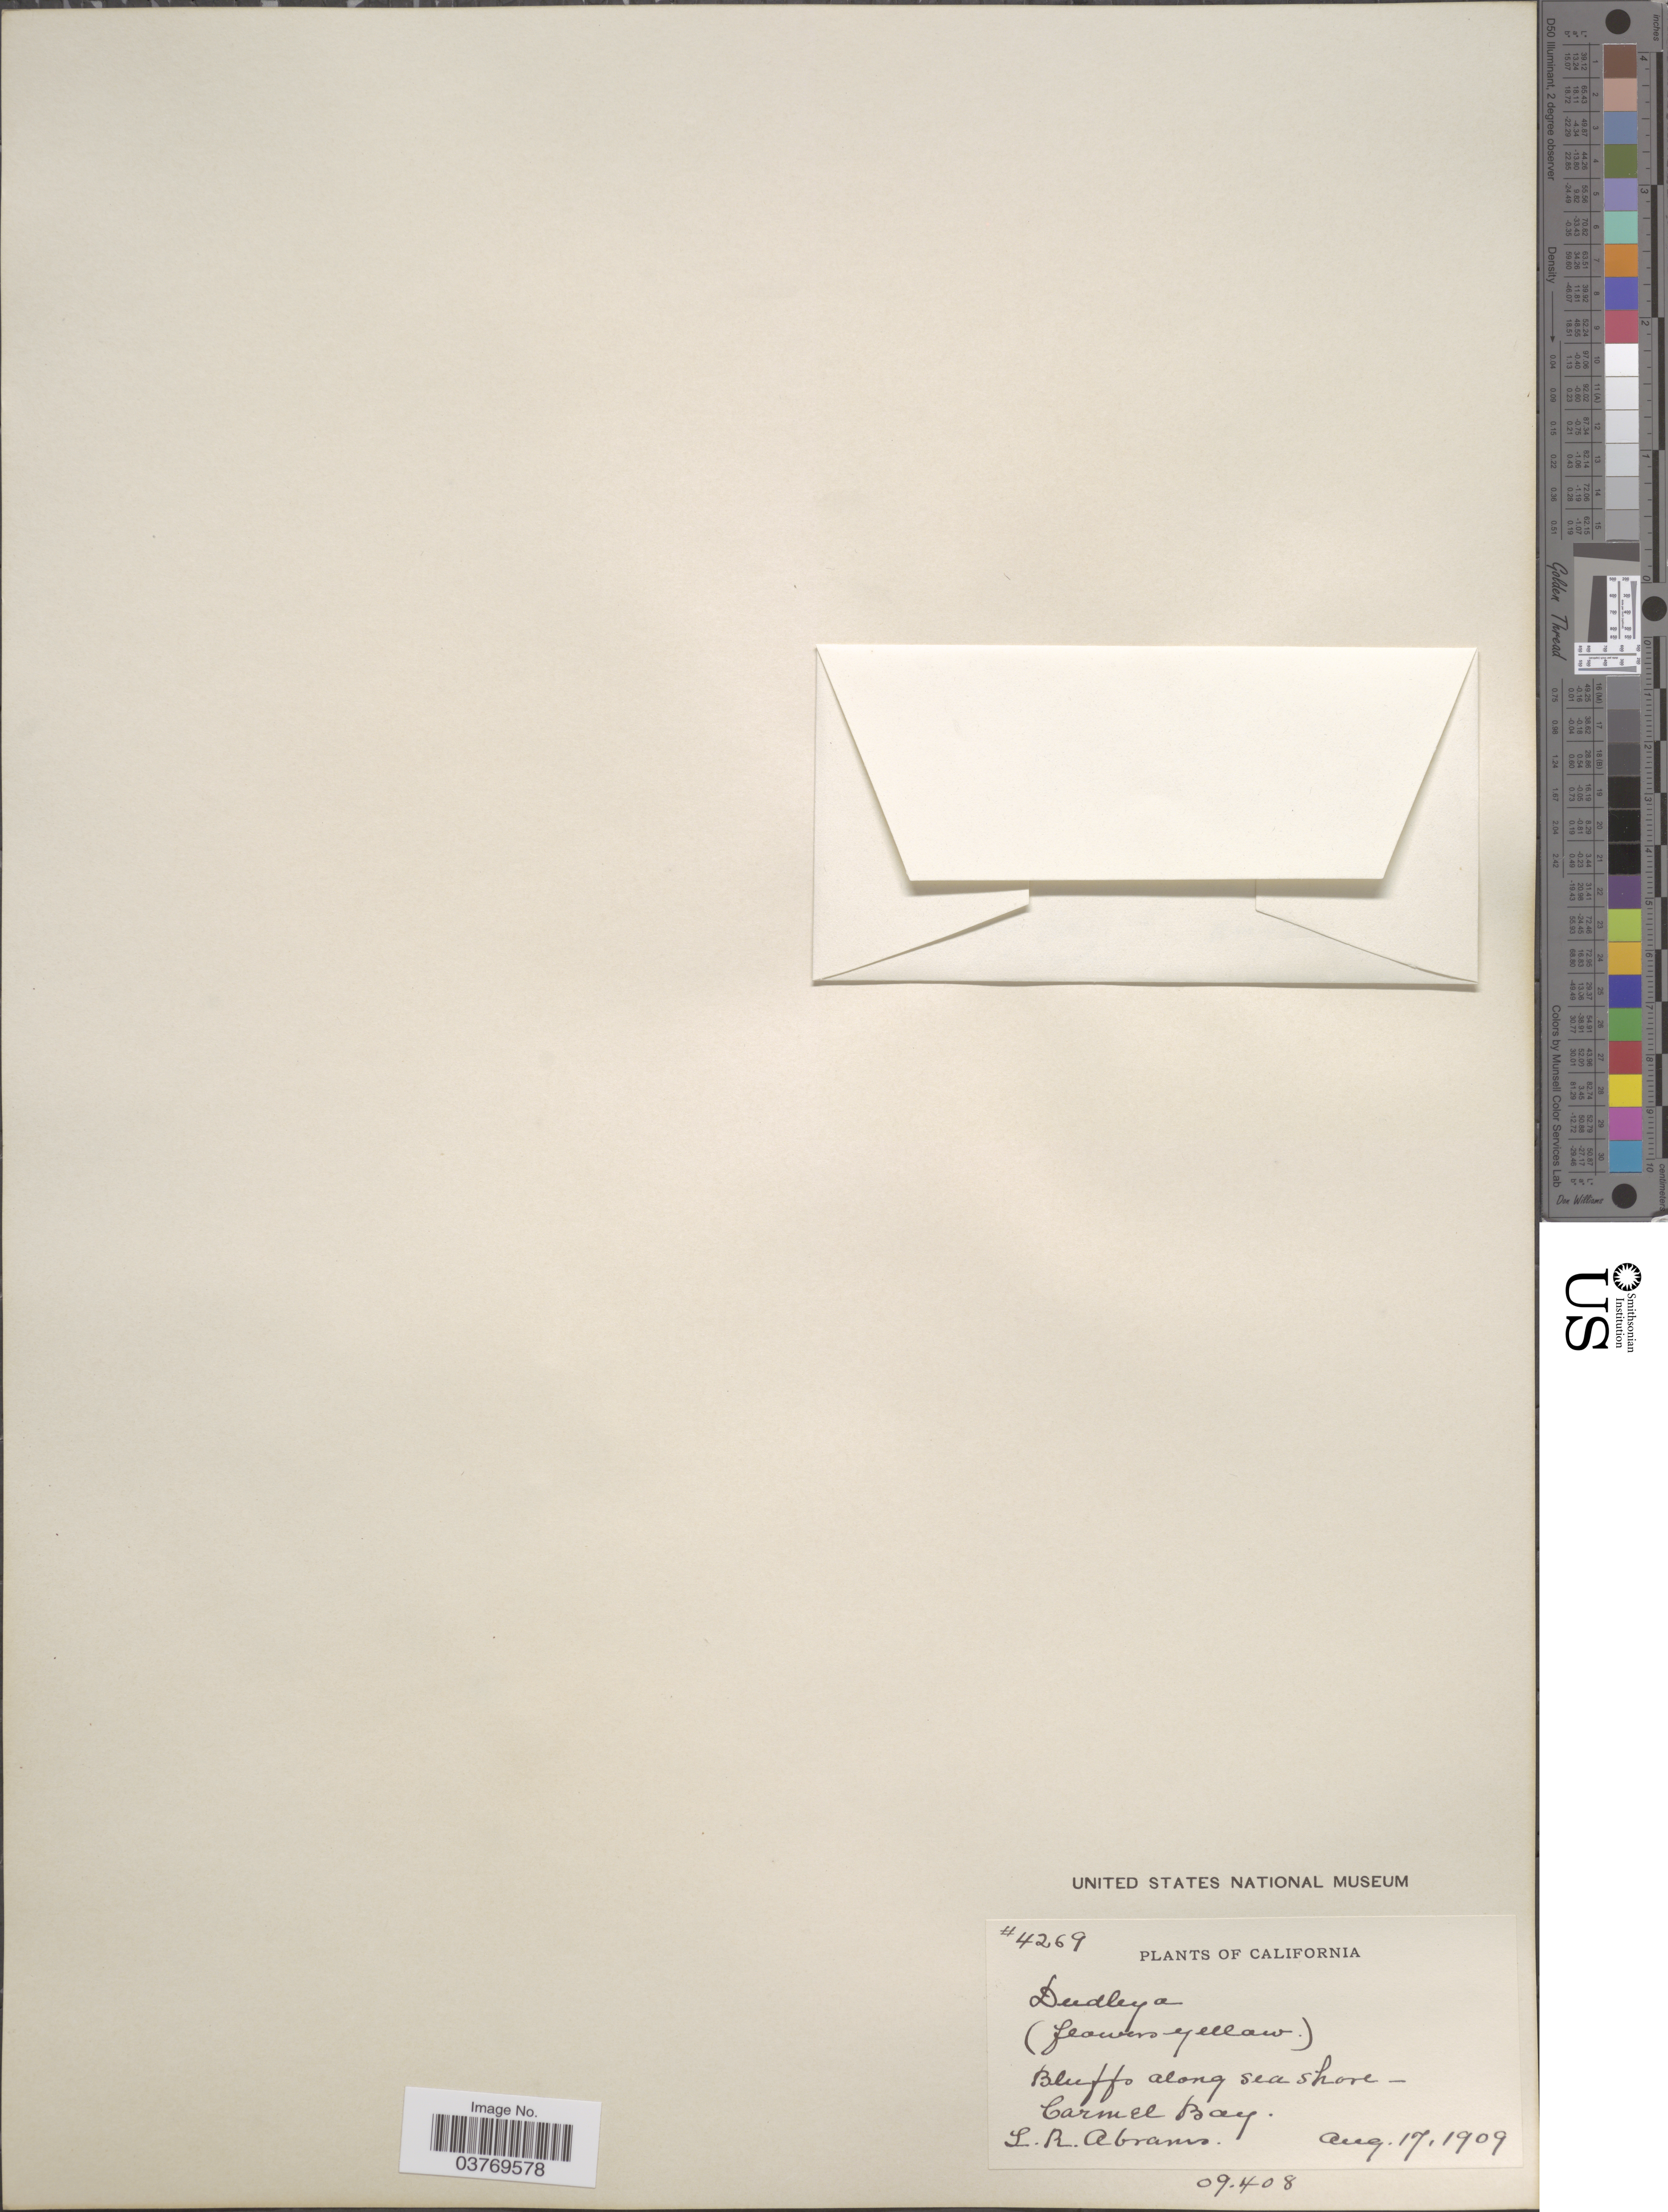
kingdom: Plantae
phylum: Tracheophyta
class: Magnoliopsida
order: Saxifragales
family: Crassulaceae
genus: Dudleya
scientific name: Dudleya caespitosa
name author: (Haw.) Britton & Rose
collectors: L. Abrams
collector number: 4269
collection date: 1909-08-17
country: United States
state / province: California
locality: Bluffs along sea shore - Carmel Bay.